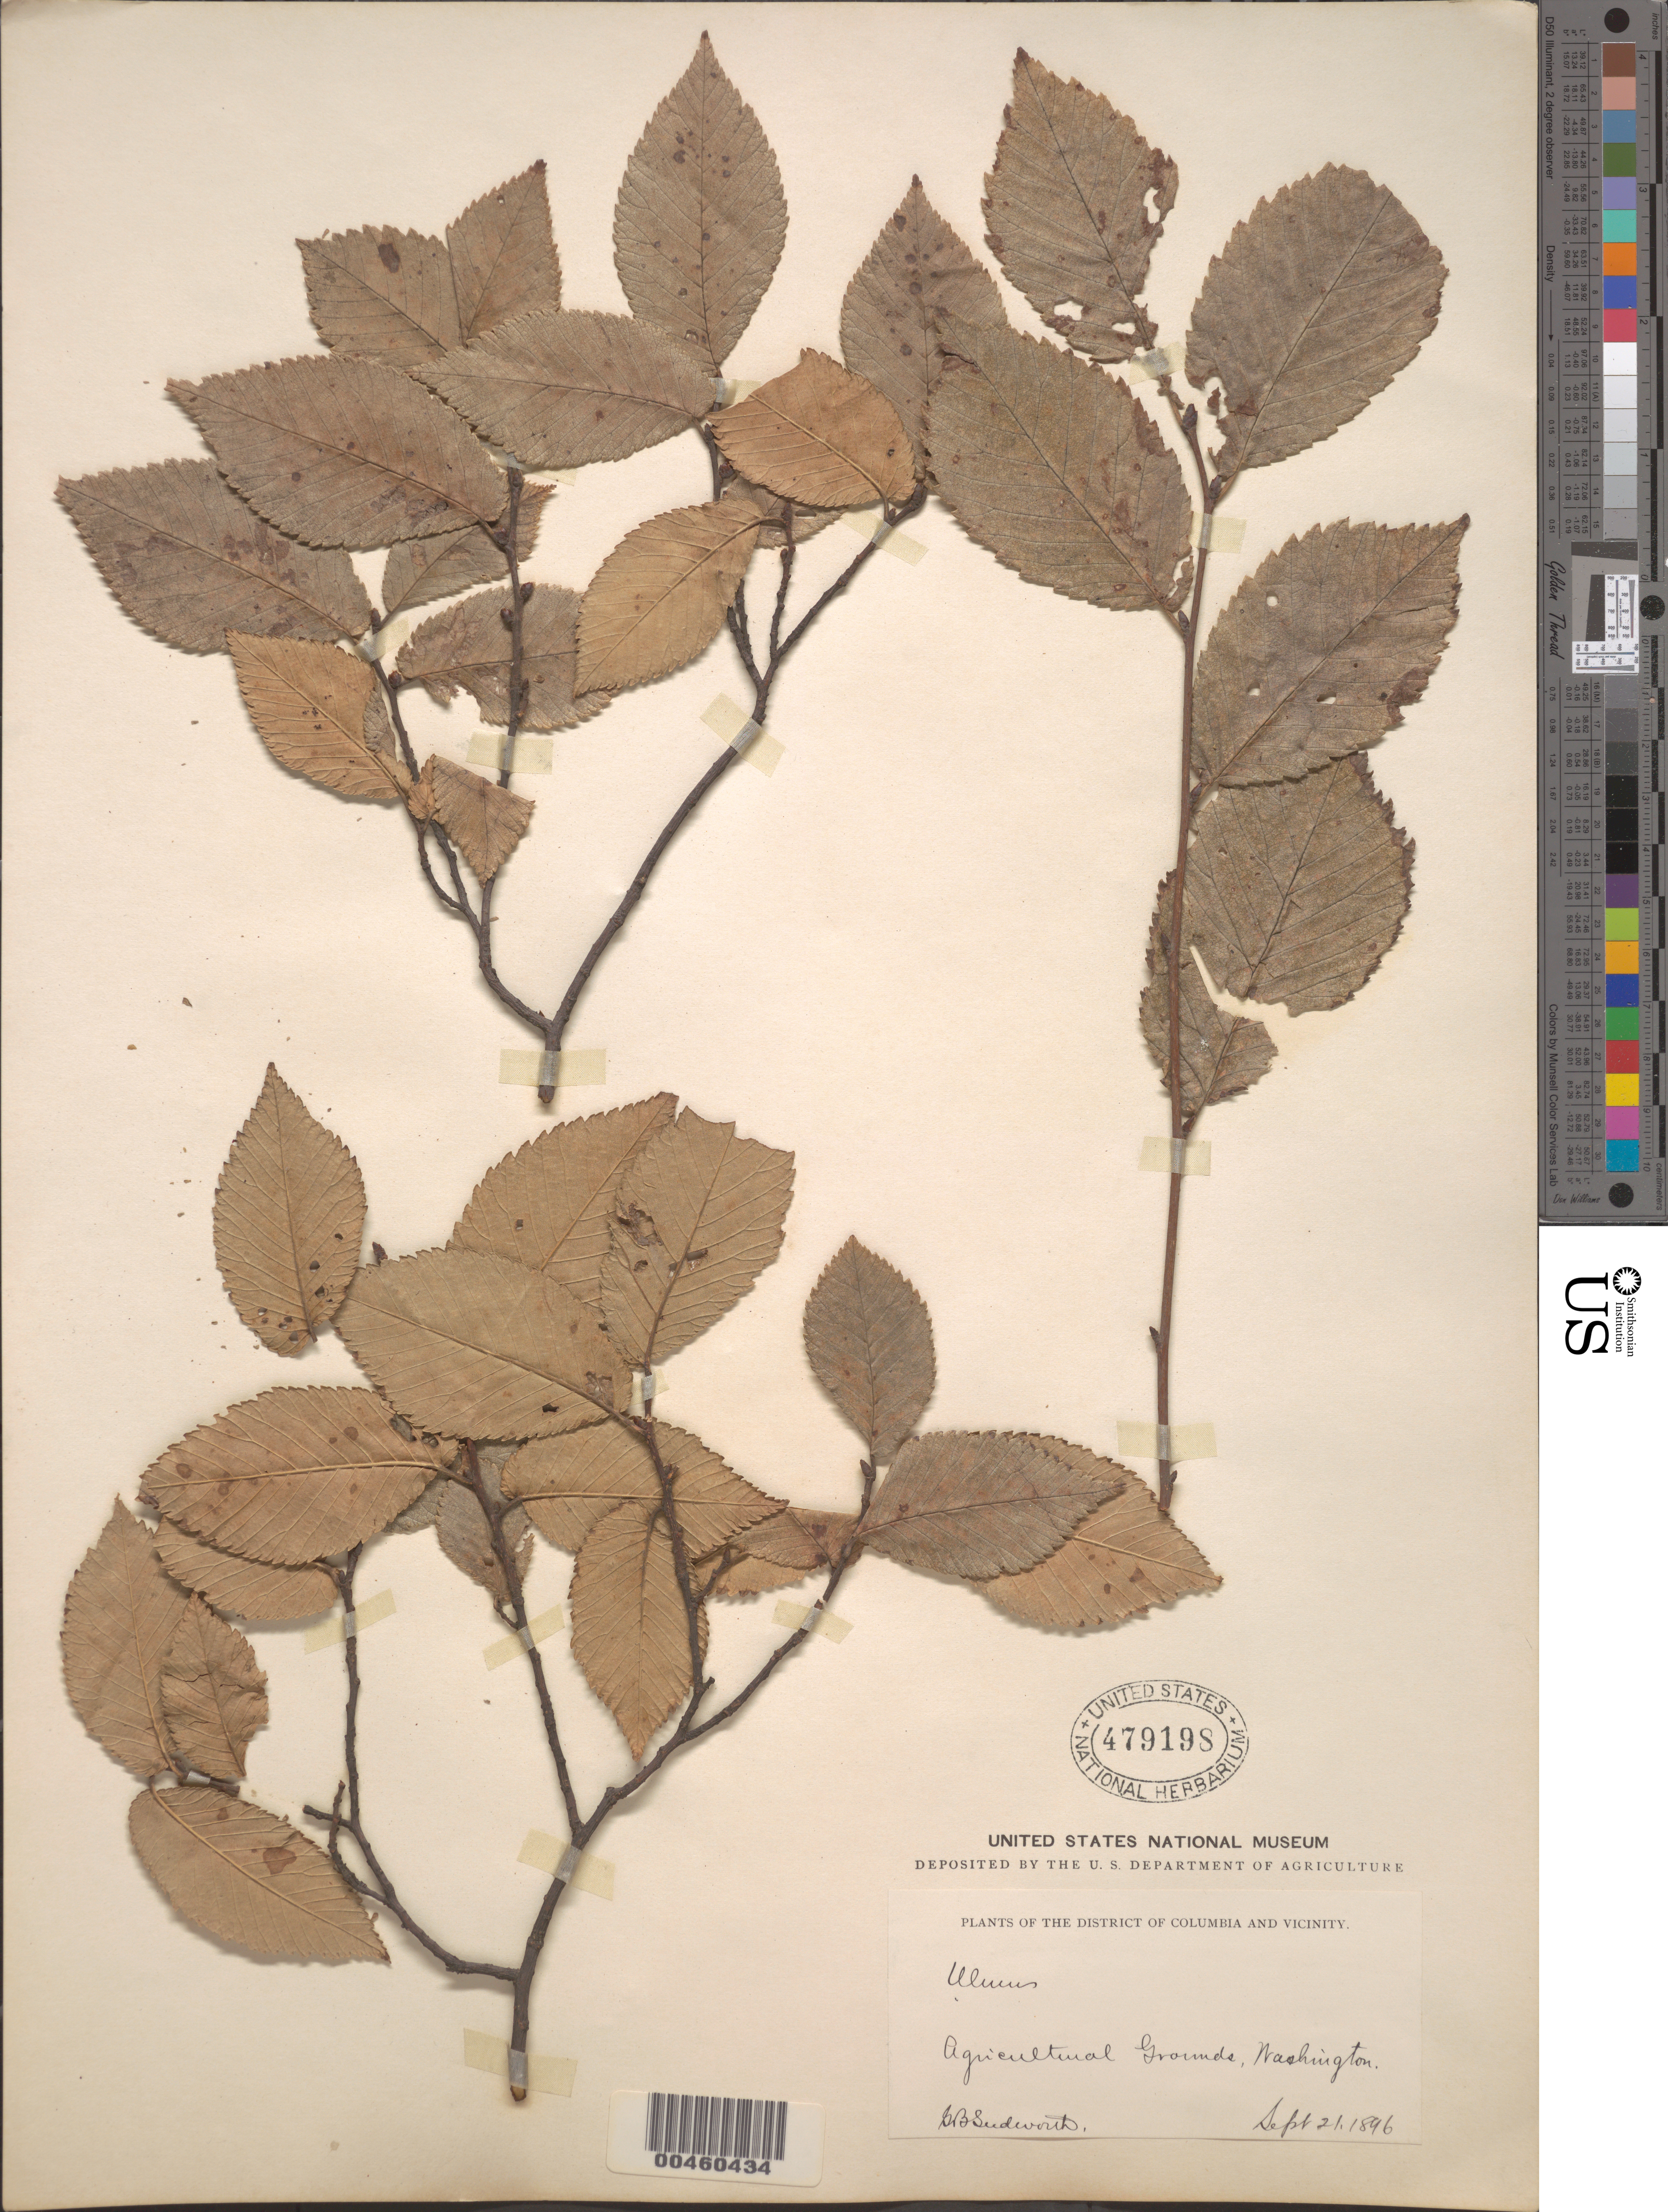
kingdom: Plantae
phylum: Tracheophyta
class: Magnoliopsida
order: Rosales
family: Ulmaceae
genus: Ulmus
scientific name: Ulmus sp.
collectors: G. B. Sudworth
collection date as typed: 21 Sep 1896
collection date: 1896-09-21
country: United States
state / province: District of Columbia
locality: Agricultural grounds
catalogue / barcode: US 479198